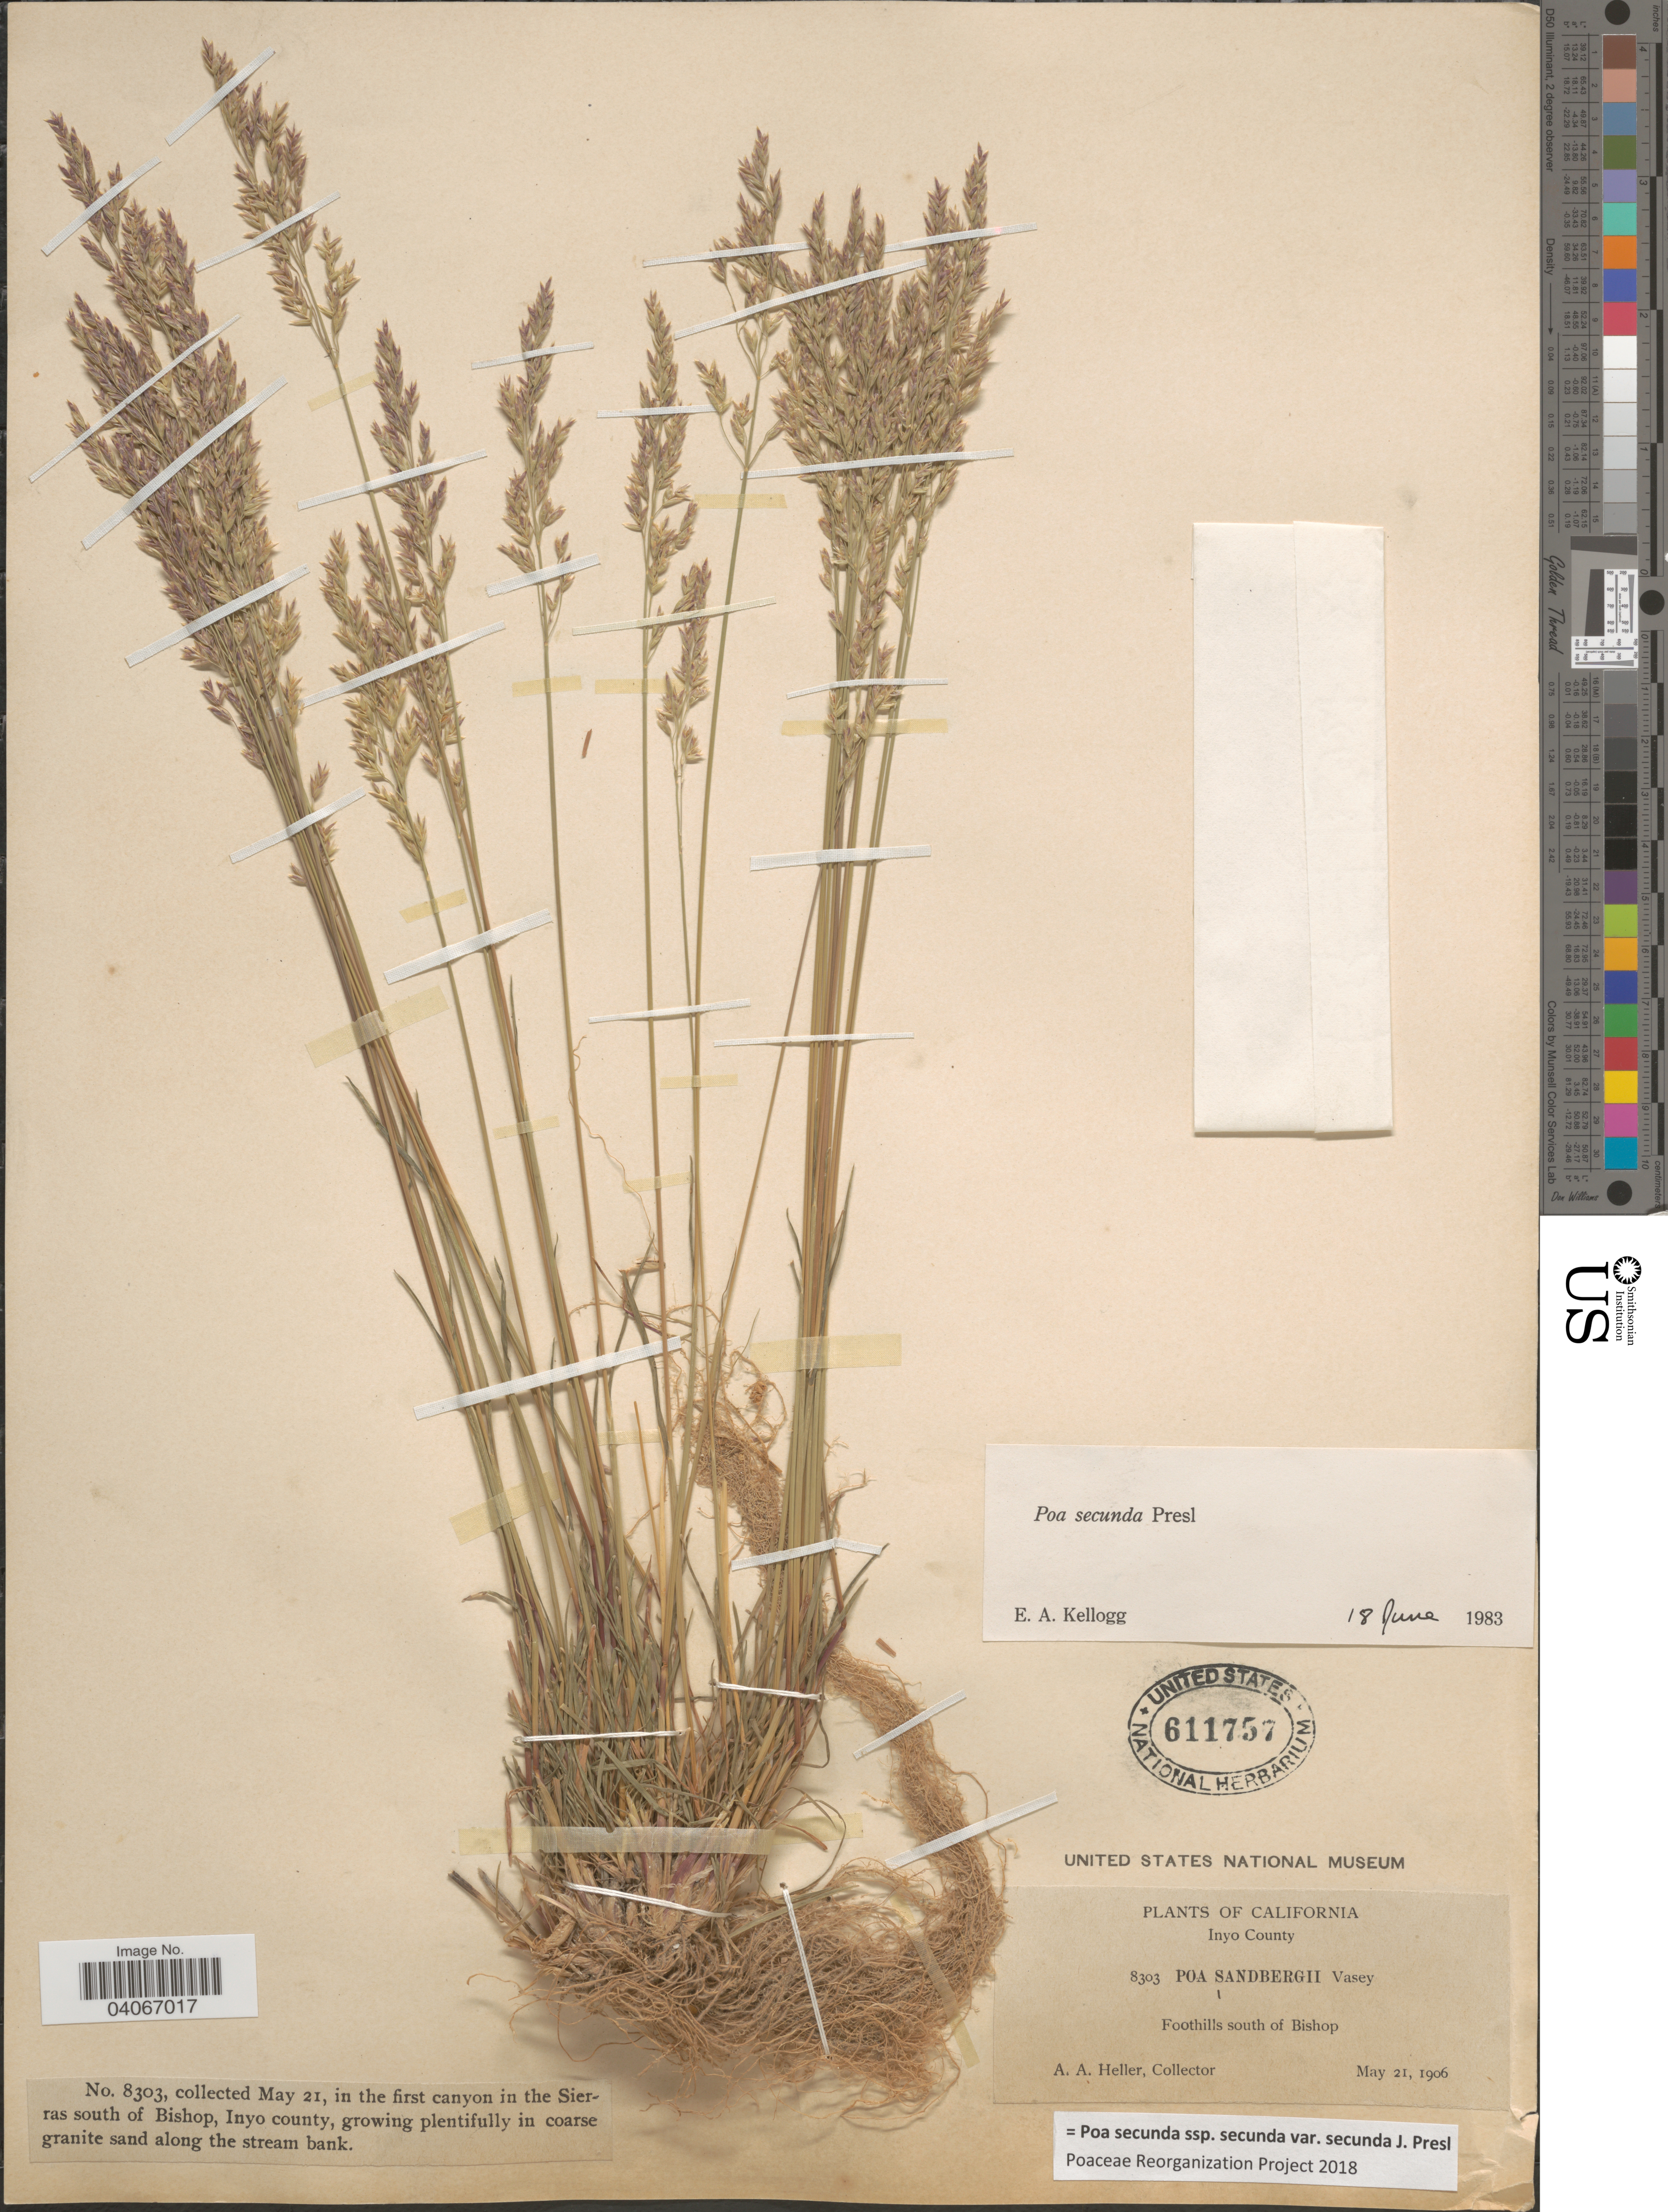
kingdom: Plantae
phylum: Tracheophyta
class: Liliopsida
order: Poales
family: Poaceae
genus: Poa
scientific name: Poa secunda subsp. secunda var. secunda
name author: J. Presl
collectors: A. A. Heller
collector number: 8303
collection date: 1906-05-21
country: United States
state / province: California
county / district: Inyo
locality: Inyo County. Foothills south of Bishop. In the first canyon in the Sierras south of Bishop, Inyo County, growing plentifully in coarse granite sand along the stream bank.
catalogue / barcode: US 611757